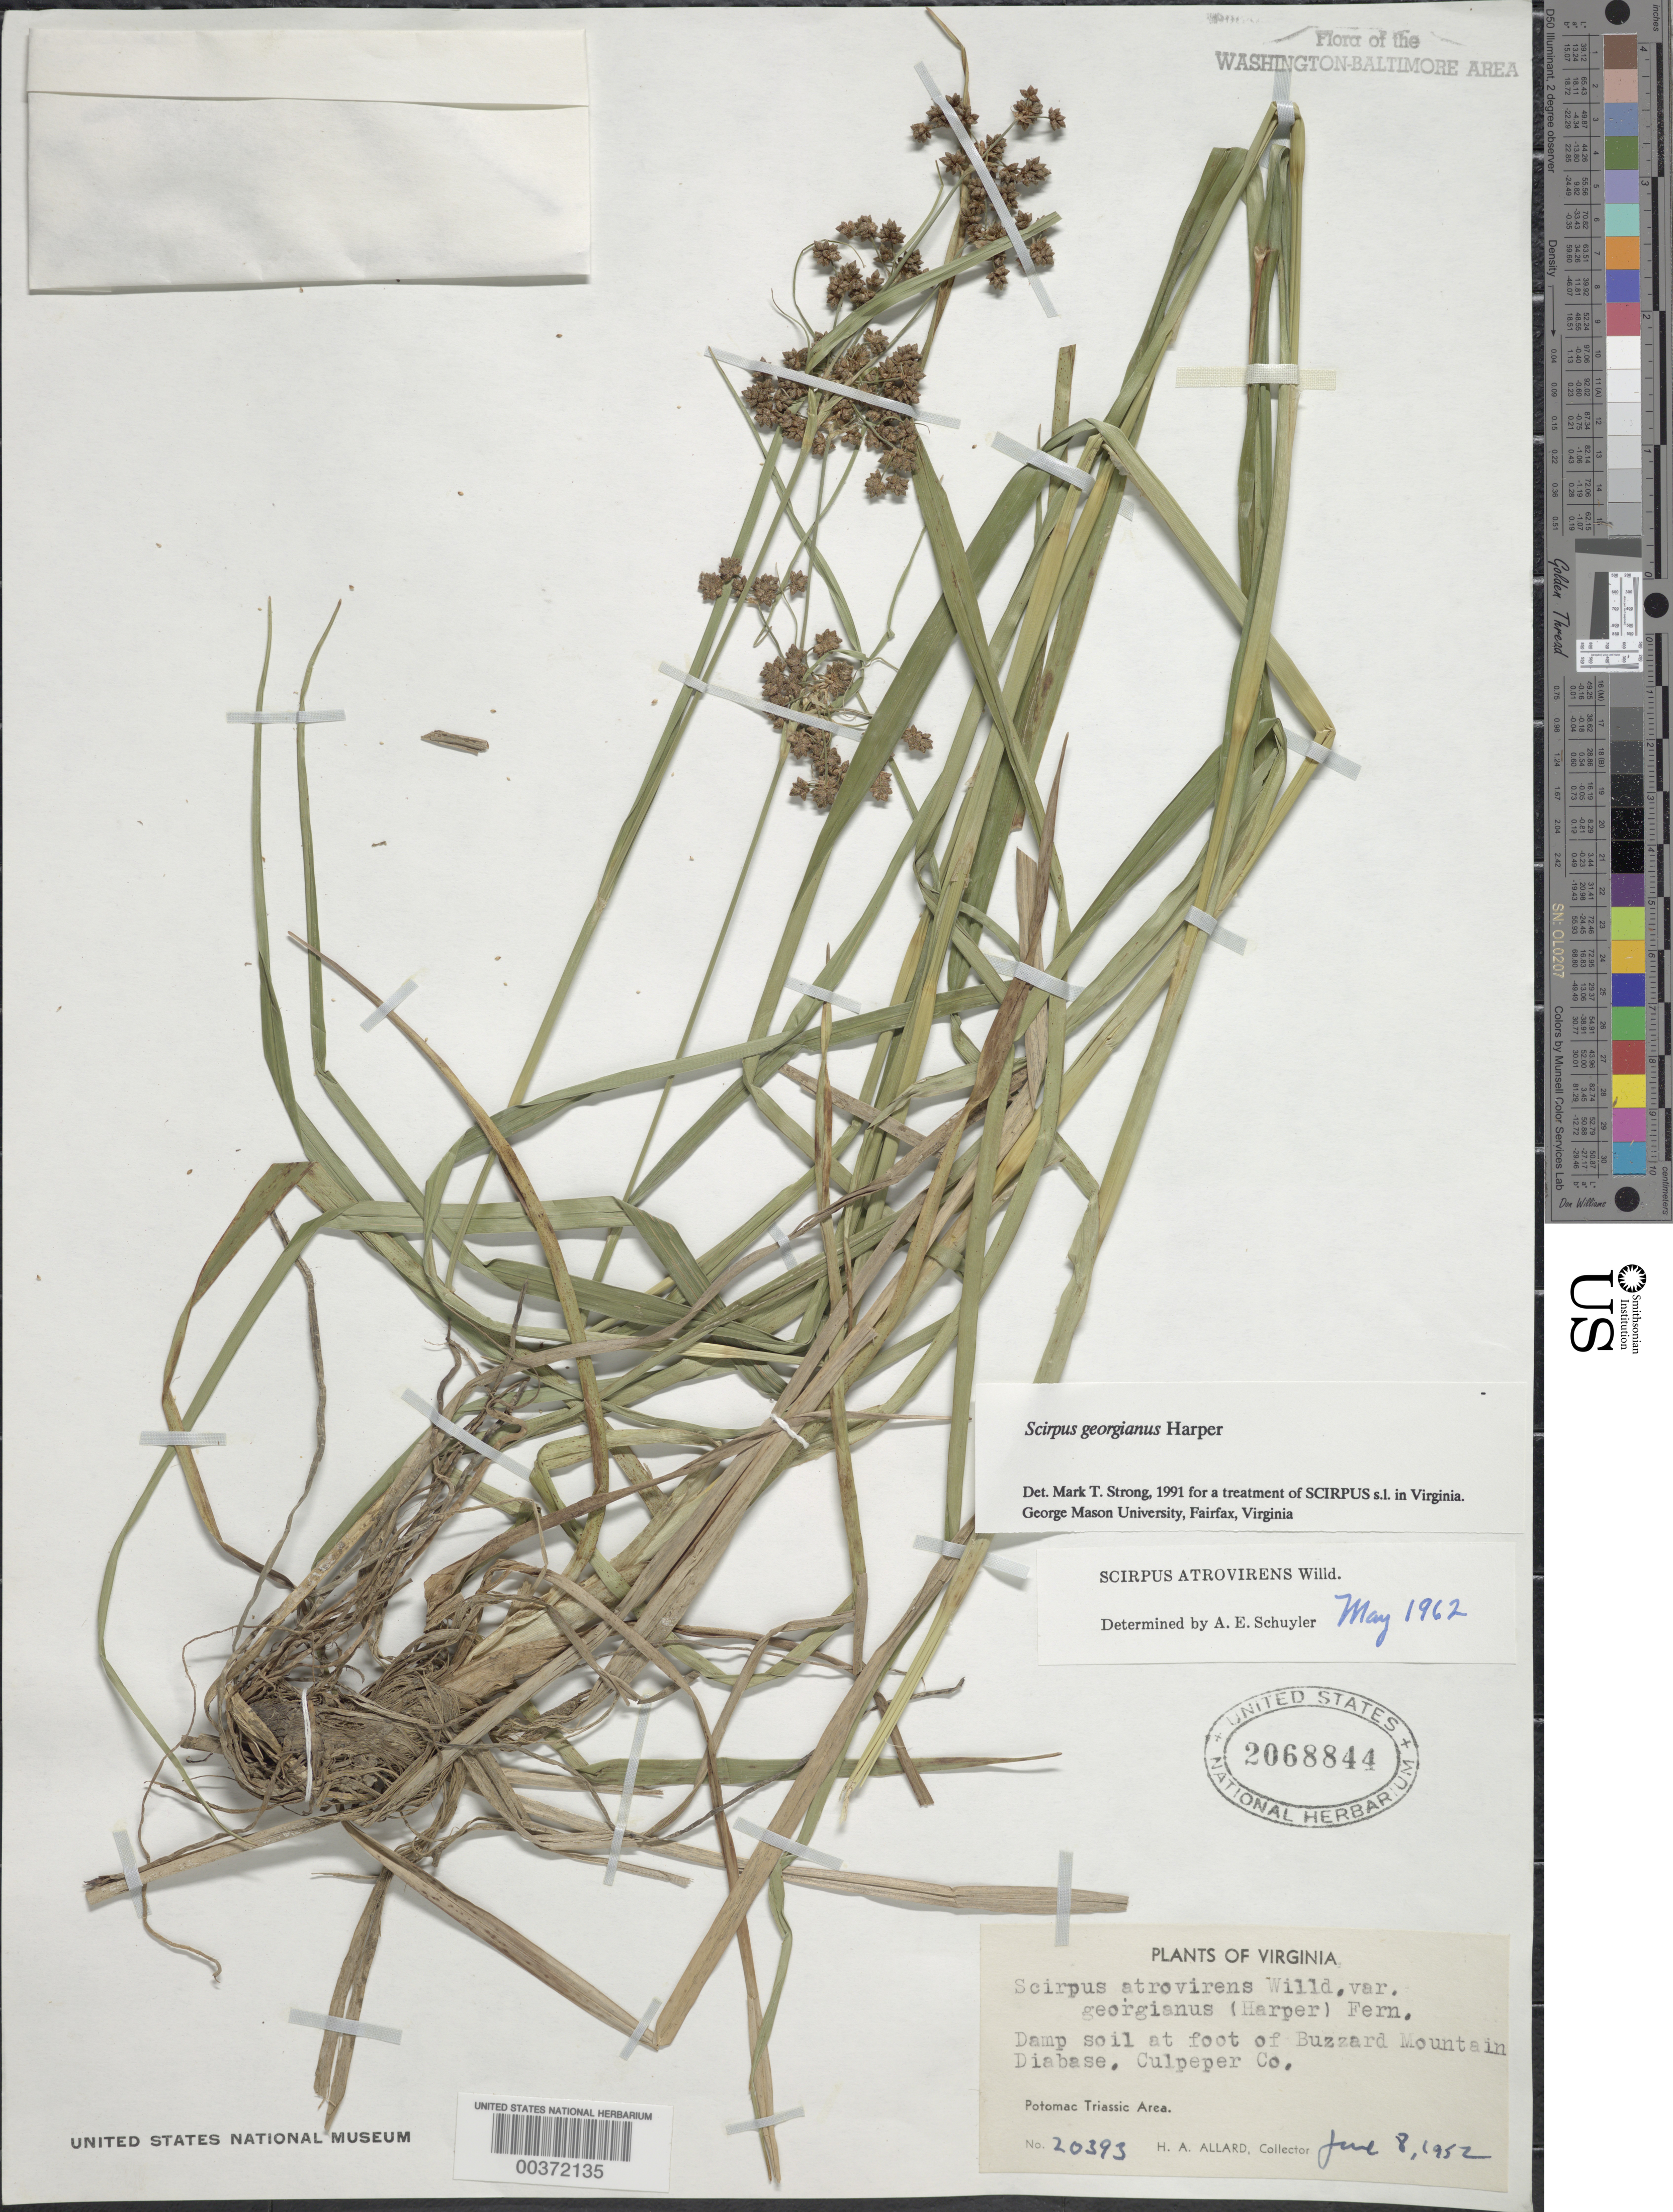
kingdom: Plantae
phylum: Tracheophyta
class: Liliopsida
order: Poales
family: Cyperaceae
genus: Scirpus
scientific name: Scirpus atrovirens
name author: Willd.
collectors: H. A. Allard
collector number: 20393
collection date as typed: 08 Jun 1952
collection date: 1952-06-08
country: United States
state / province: Virginia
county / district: Culpeper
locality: Buzzard Mountain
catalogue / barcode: US 2068844